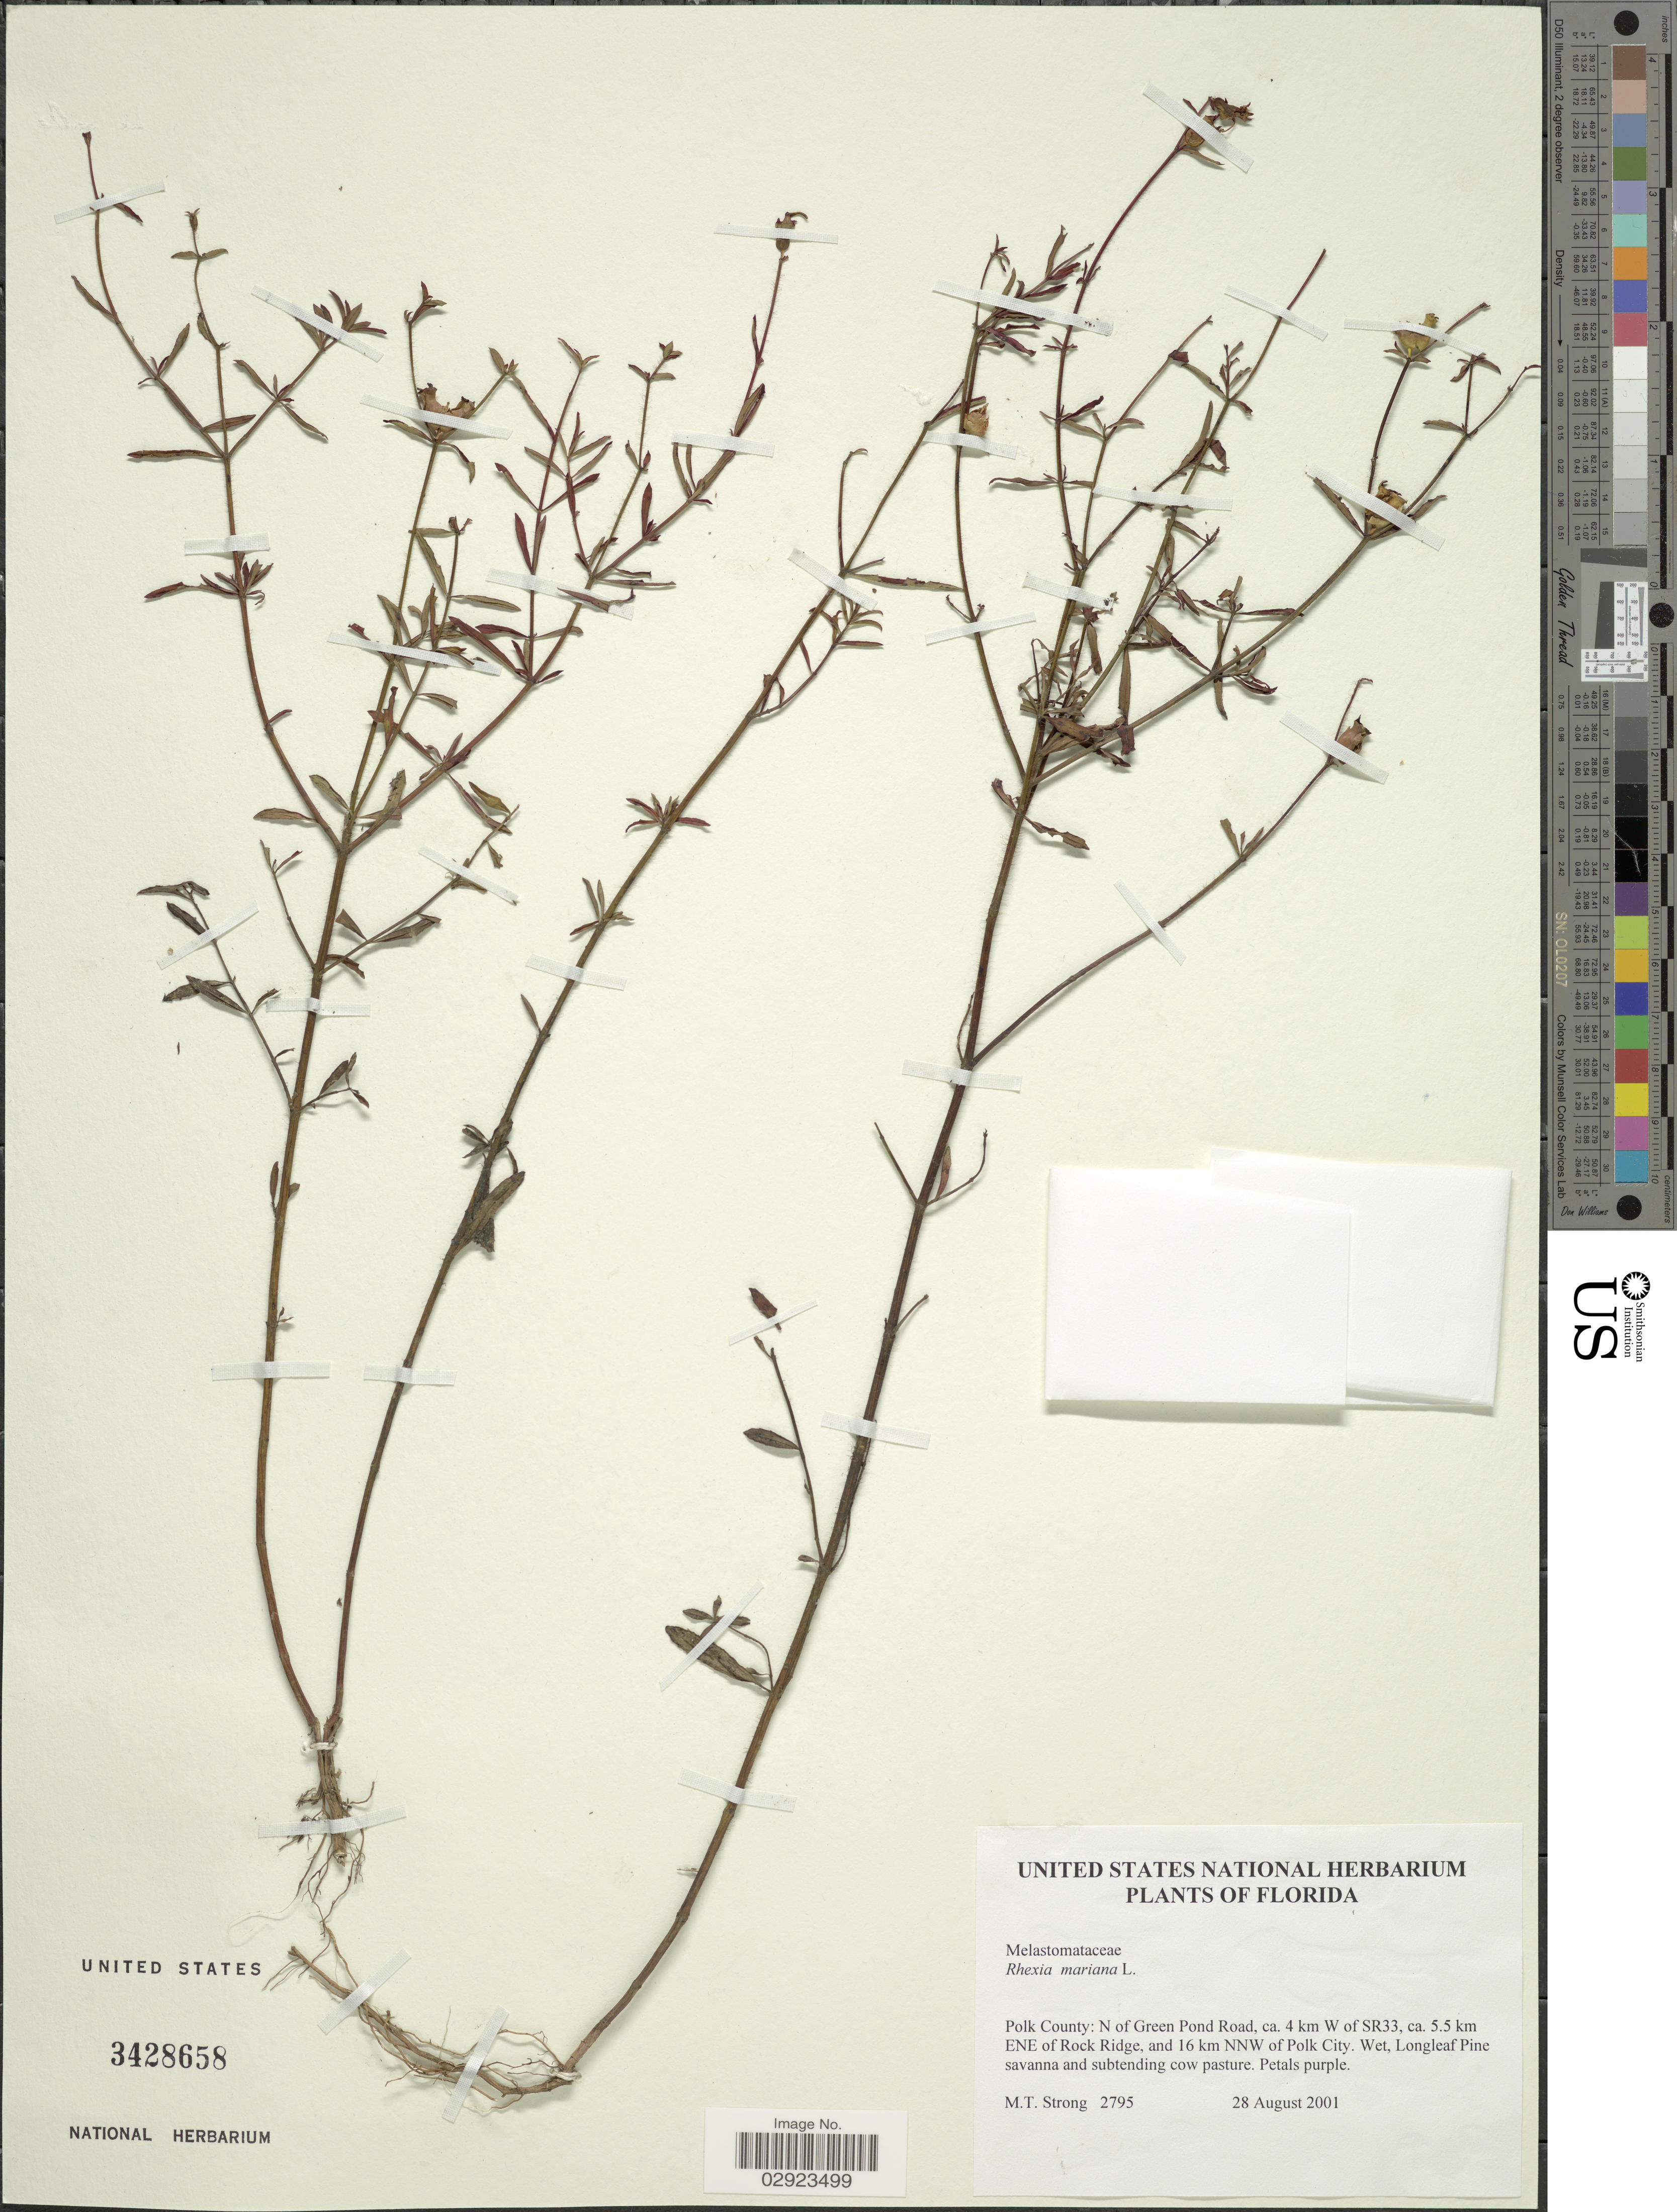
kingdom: Plantae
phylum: Tracheophyta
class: Magnoliopsida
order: Myrtales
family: Melastomataceae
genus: Rhexia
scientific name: Rhexia mariana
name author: L.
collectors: M. T. Strong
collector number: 2795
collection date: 2001-08-28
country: United States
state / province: Florida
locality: Polk County: N of Green Pond Road, ca. 4 km W of SR33, ca. 5.5 km ENE of Rock Ridge, and 16 km NNW of Polk City.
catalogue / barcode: US 3428658